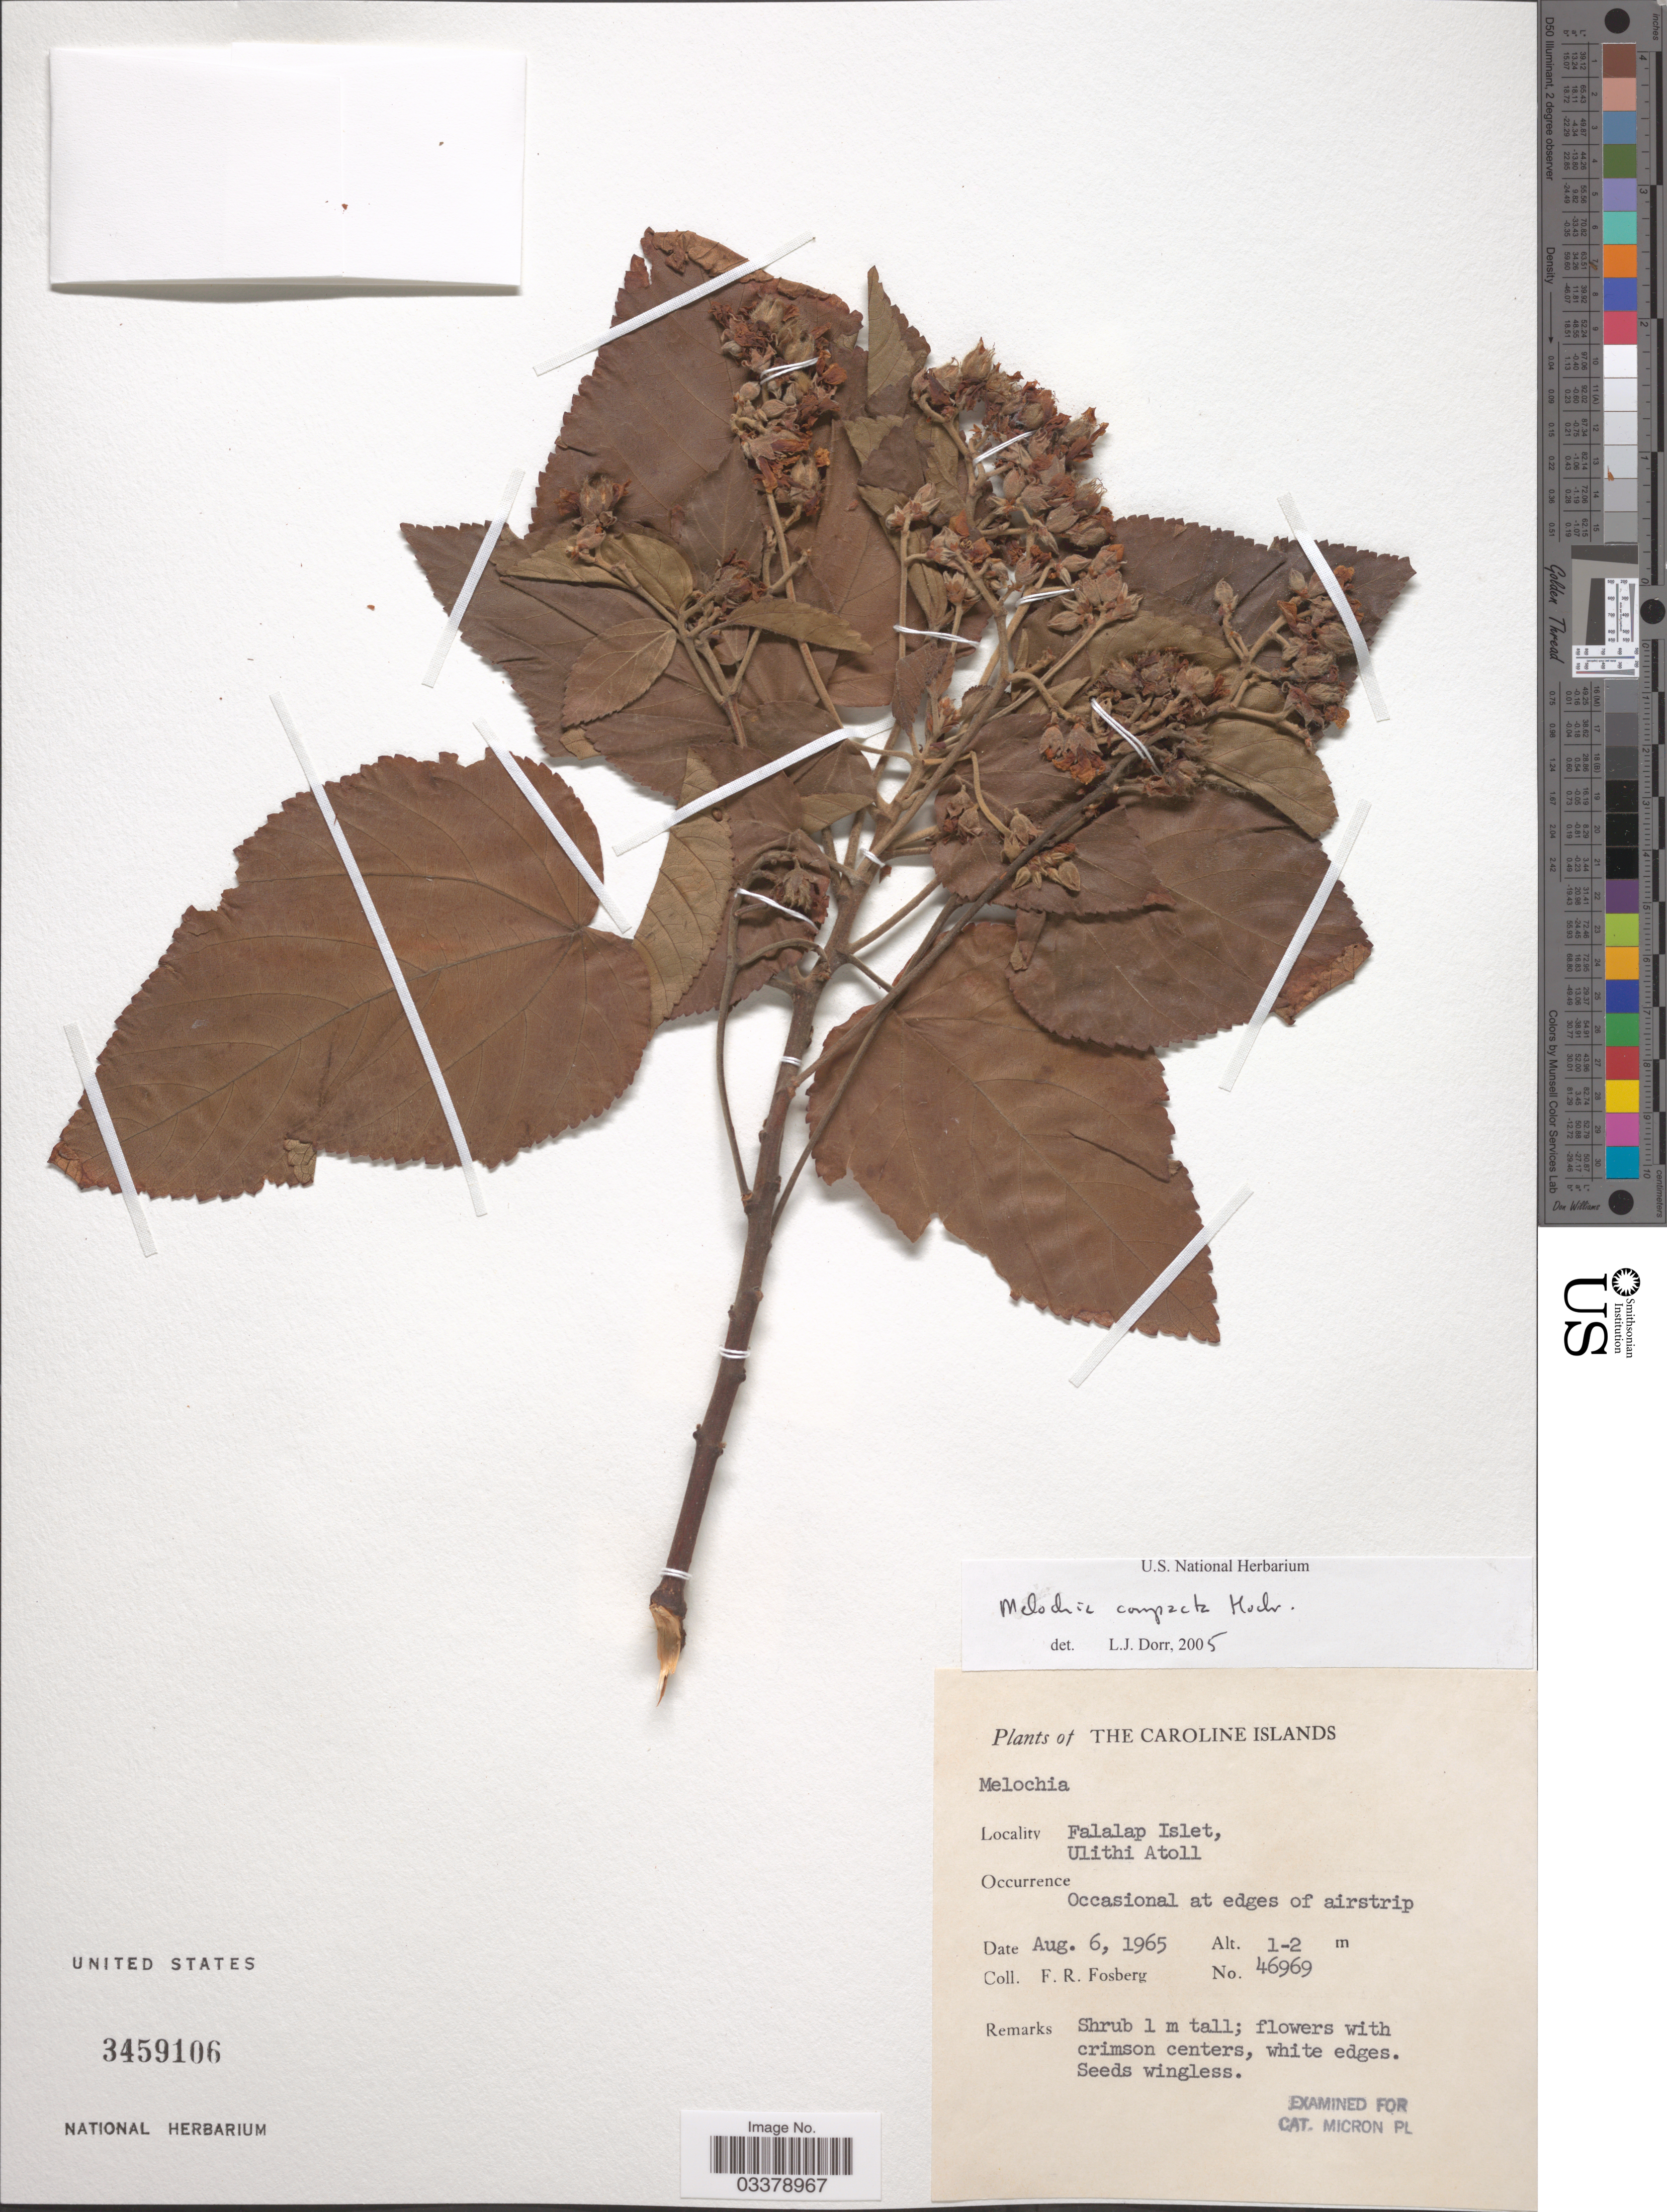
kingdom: Plantae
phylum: Tracheophyta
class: Magnoliopsida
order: Malvales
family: Malvaceae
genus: Melochia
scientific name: Melochia compacta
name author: Hochr.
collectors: F. R. Fosberg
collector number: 46969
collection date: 1965-08-06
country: Micronesia, Federated States of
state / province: Yap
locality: The Caroline Islands, Falalap Islet, Ulitihi Atoll, Occasional at edges of airstrip.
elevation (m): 1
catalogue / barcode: US 3459106